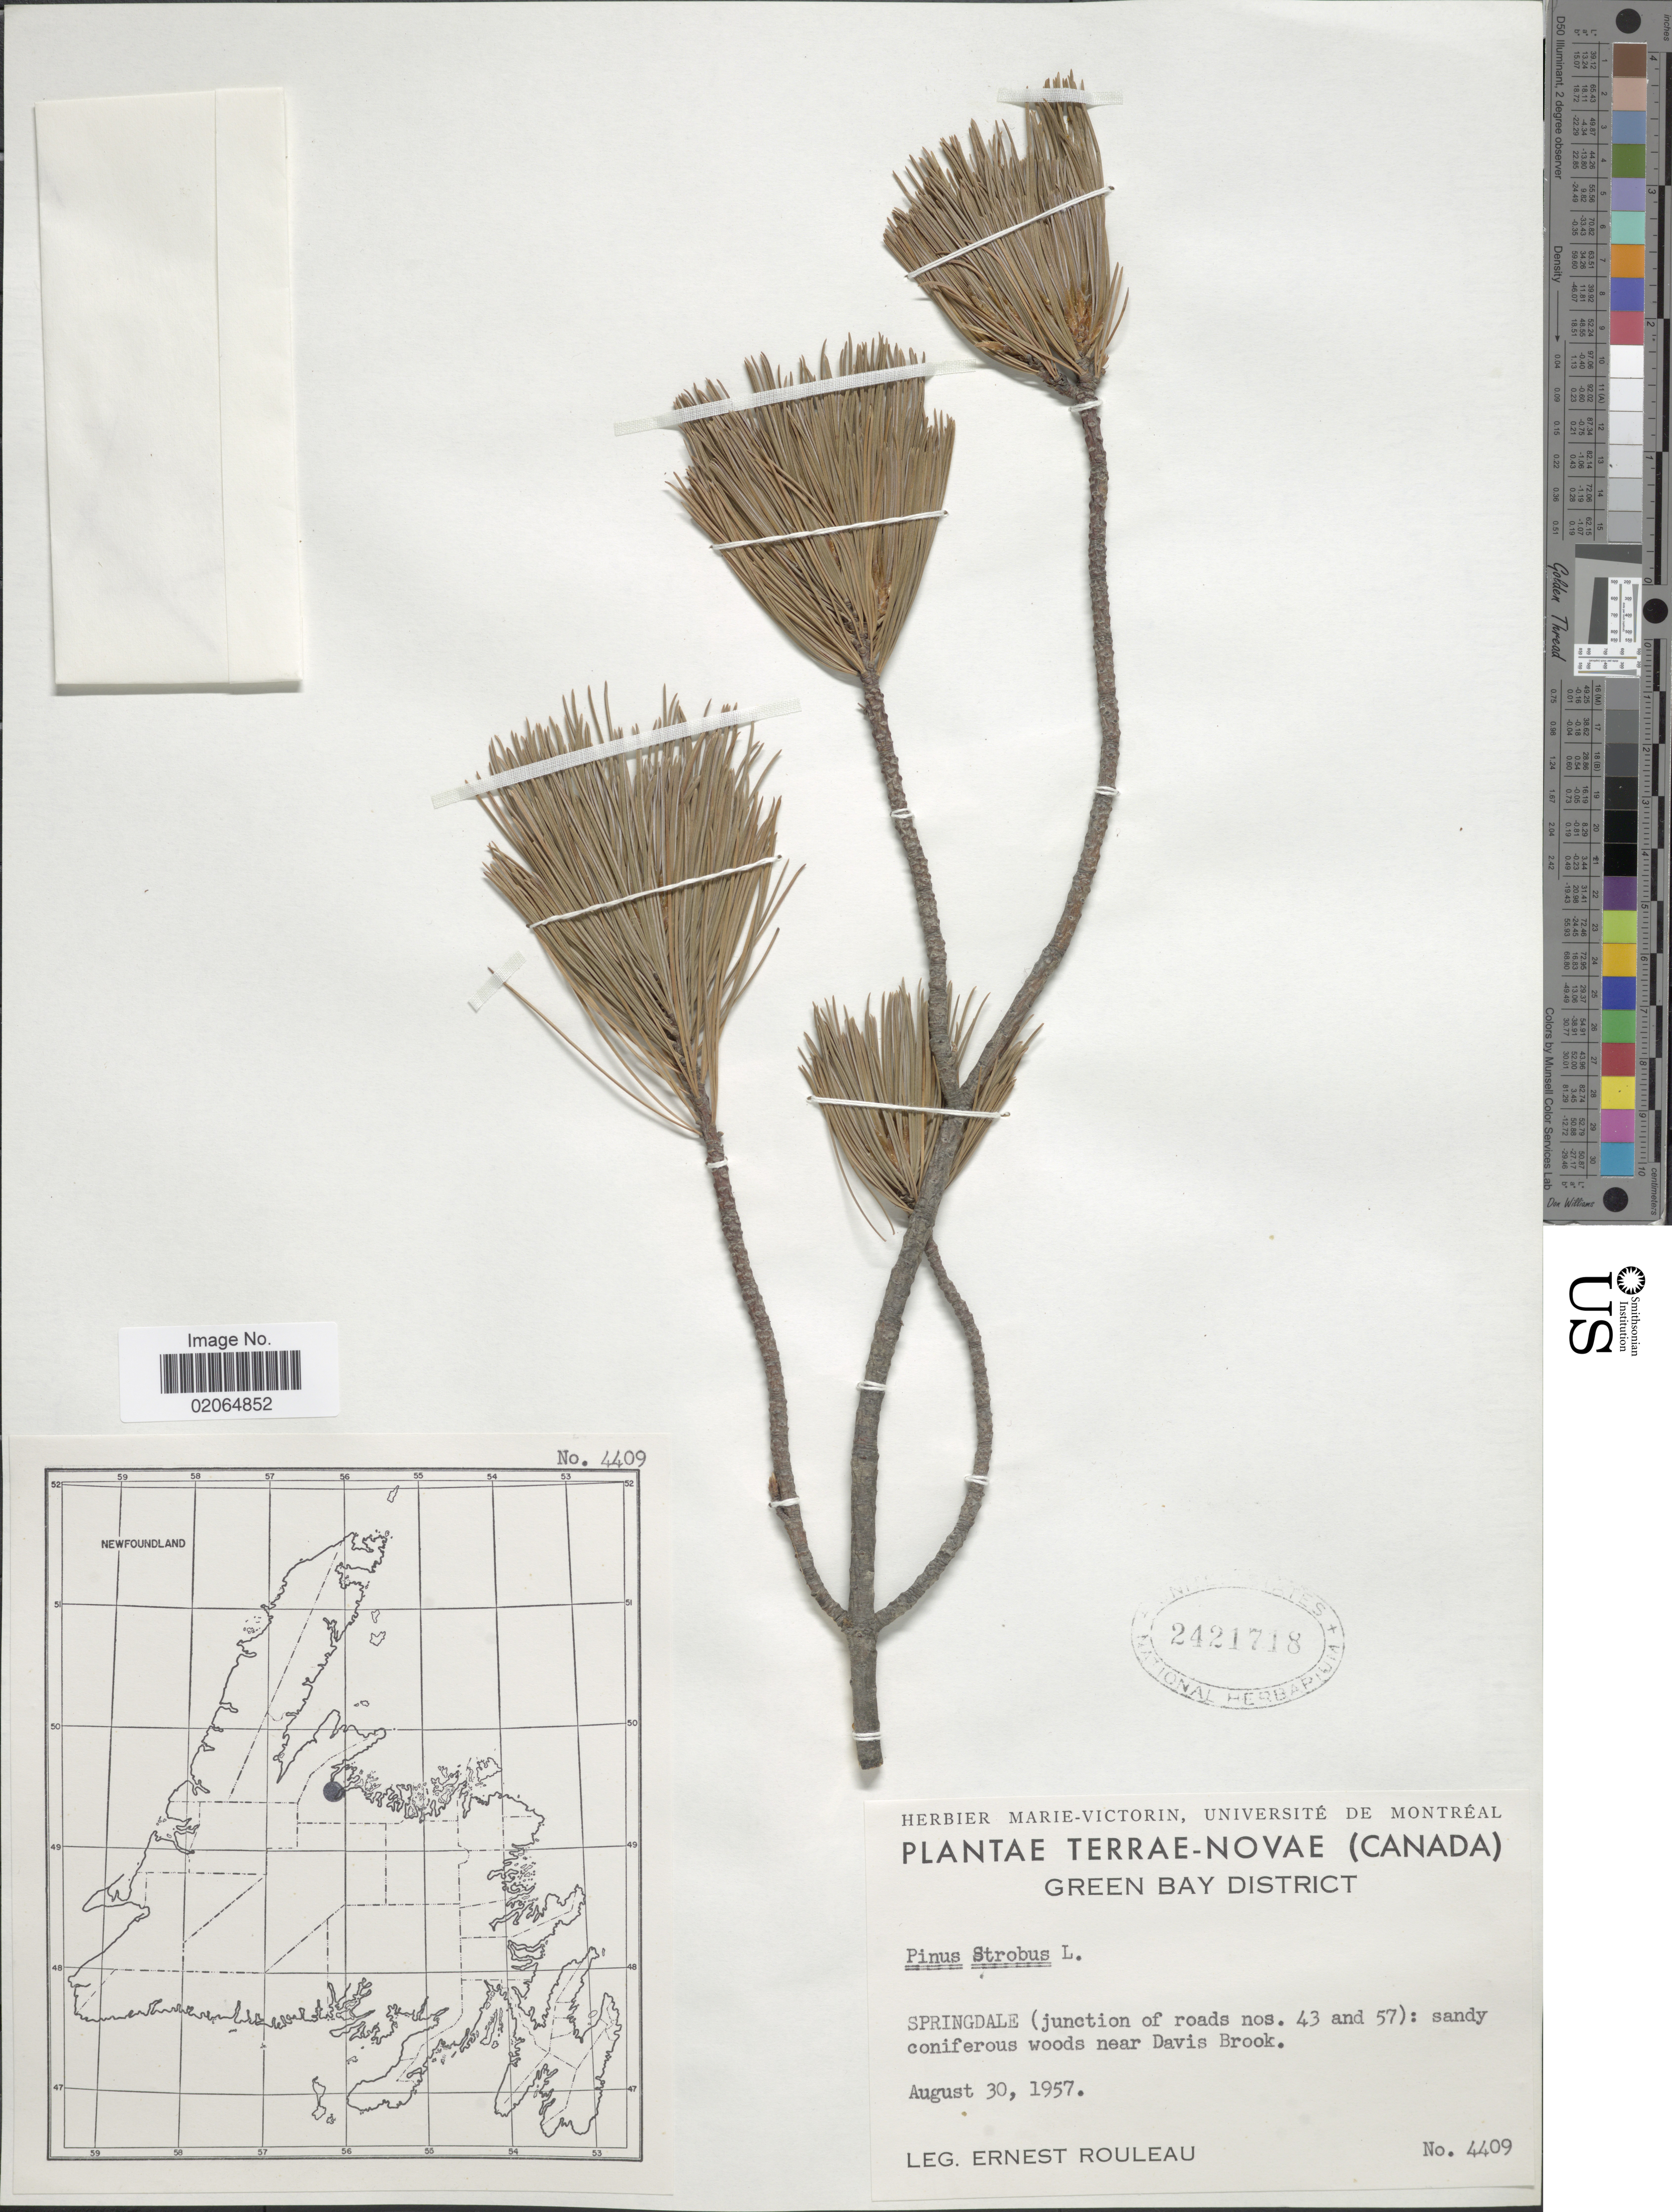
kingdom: Plantae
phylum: Tracheophyta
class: Pinopsida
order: Pinales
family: Pinaceae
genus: Pinus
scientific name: Pinus strobus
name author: L.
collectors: E. Rouleau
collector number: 4409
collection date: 1957-08-30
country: Canada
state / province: Newfoundland and Labrador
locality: Terrae-Novae, Green Bay District, Springdale (junction of roads nos. 43 and 57) near Davis Brook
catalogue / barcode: US 2421718